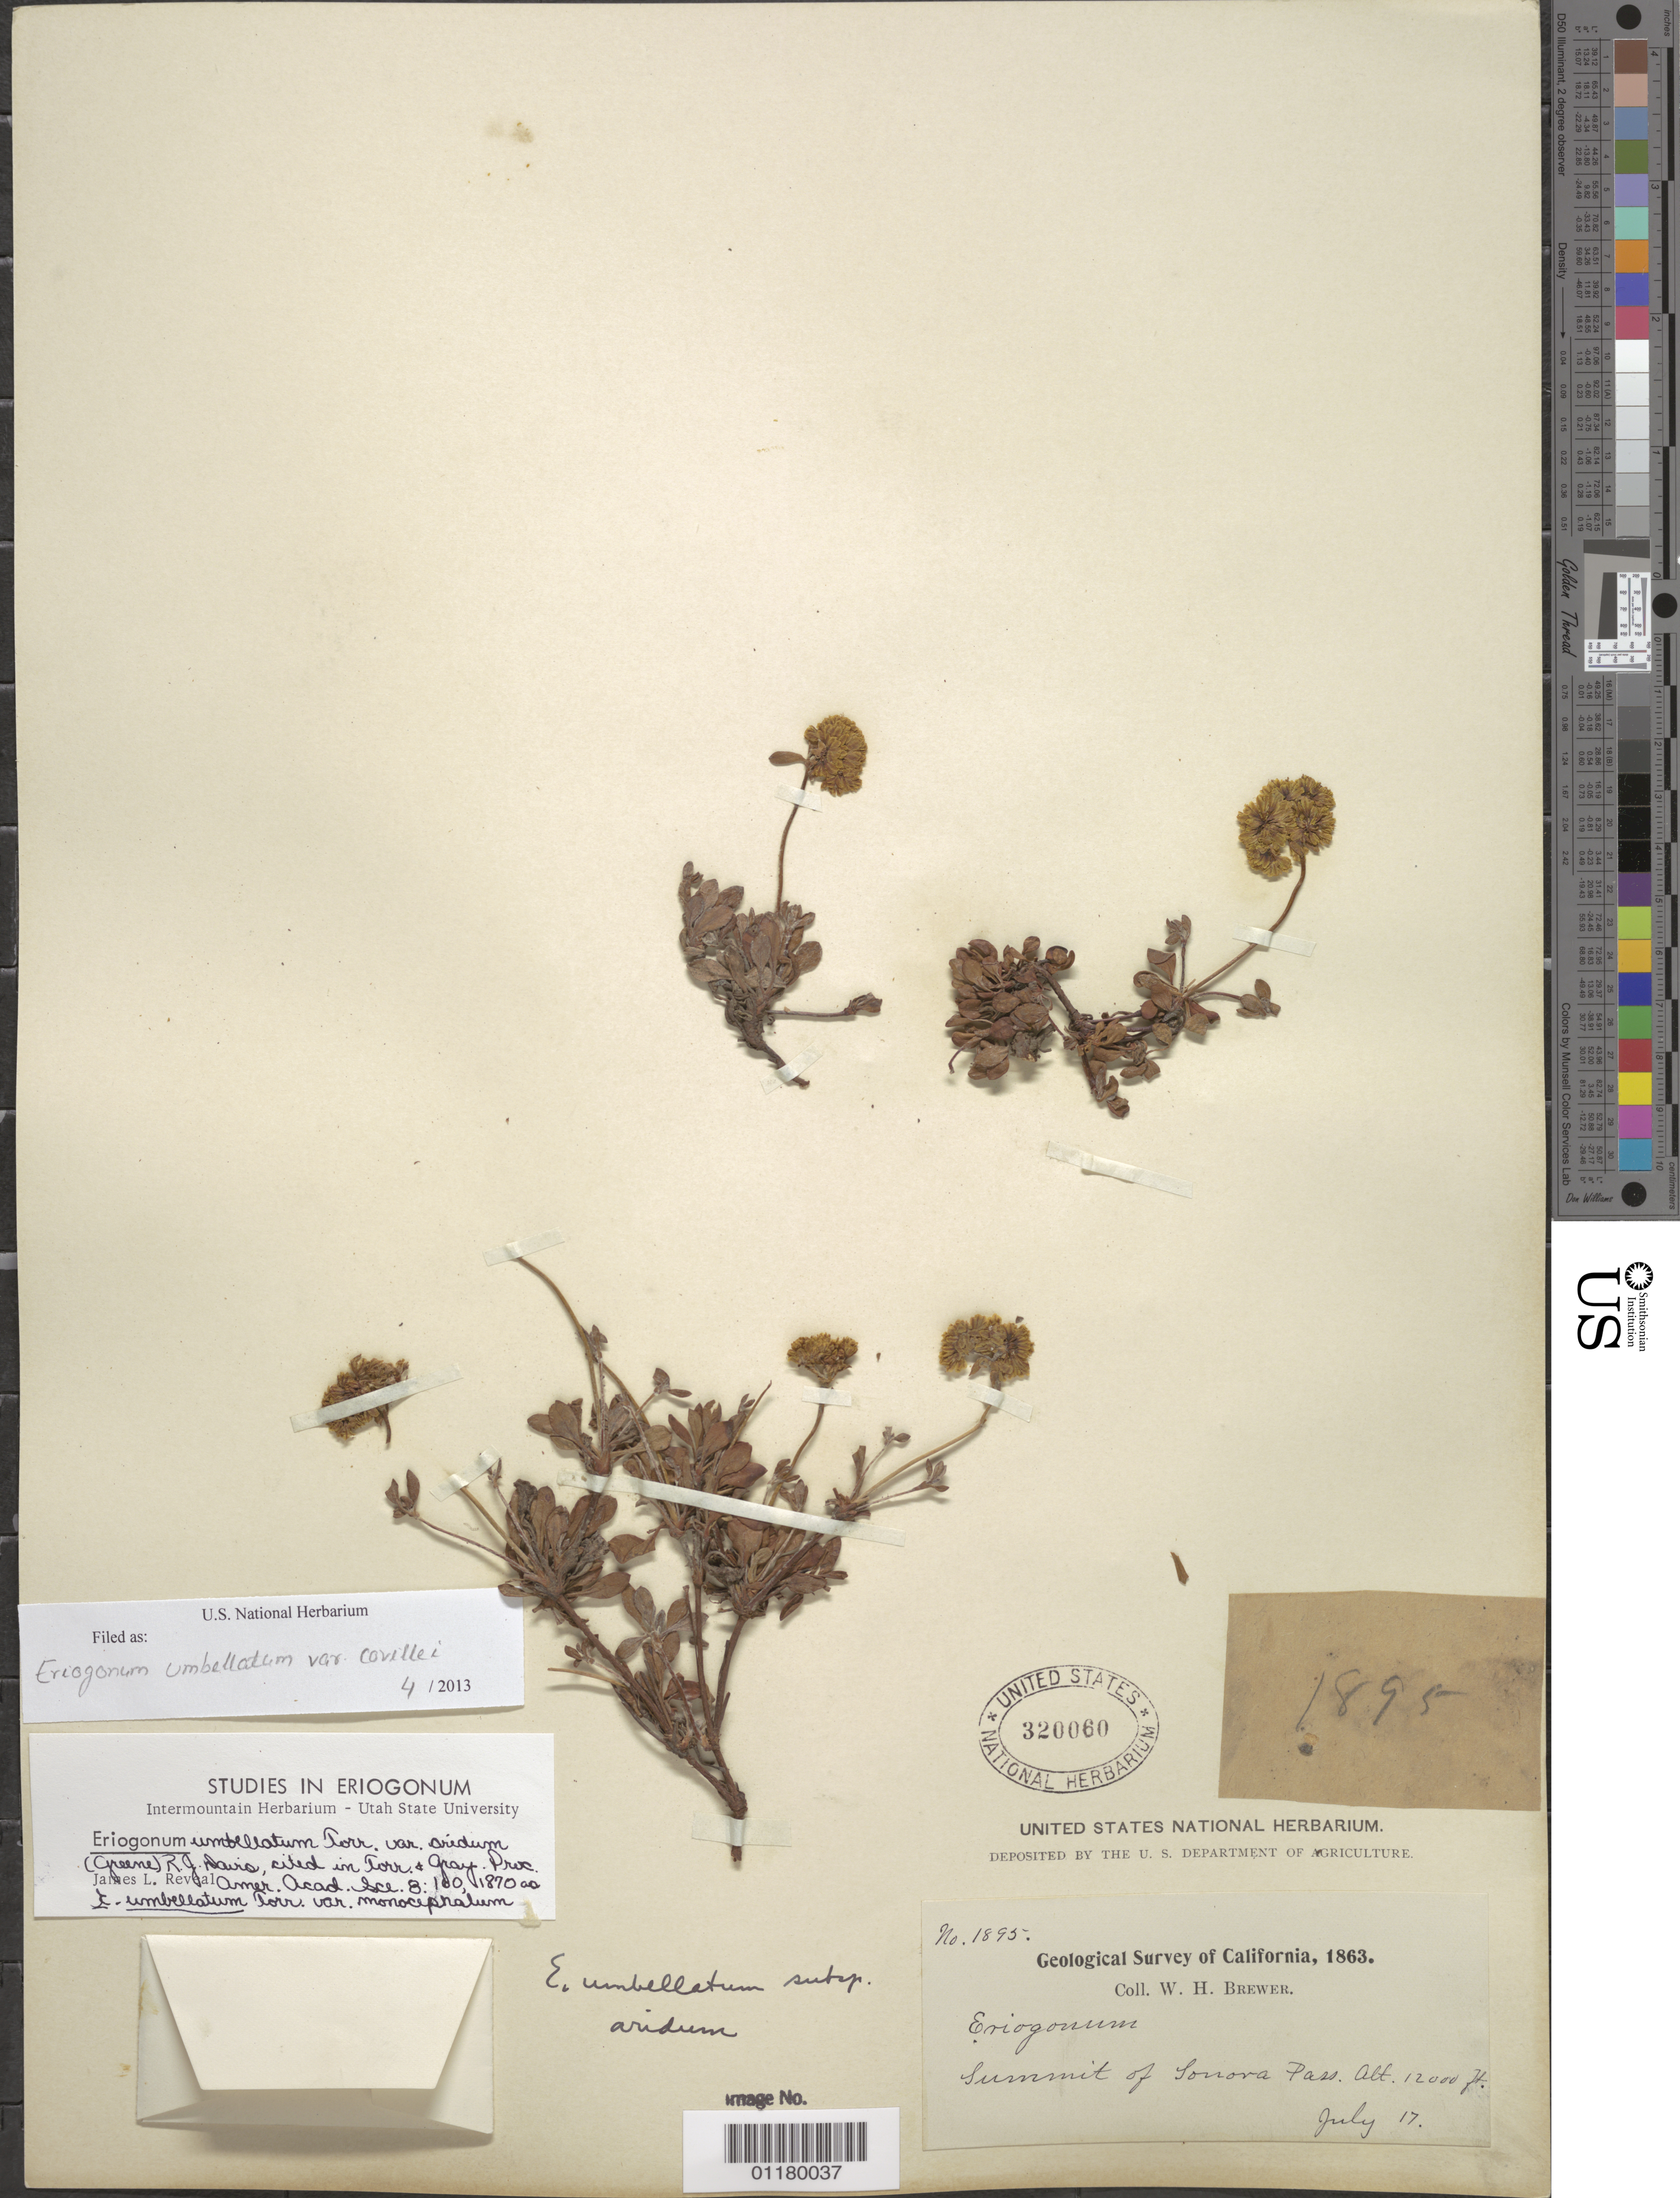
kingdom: Plantae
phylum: Tracheophyta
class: Magnoliopsida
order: Caryophyllales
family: Polygonaceae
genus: Eriogonum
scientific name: Eriogonum umbellatum var. covillei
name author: (Small) Reveal & Munz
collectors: W. H. Brewer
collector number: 1895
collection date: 1863-07-17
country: United States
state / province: California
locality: Summit of Sonora Pass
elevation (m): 3658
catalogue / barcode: US 320060